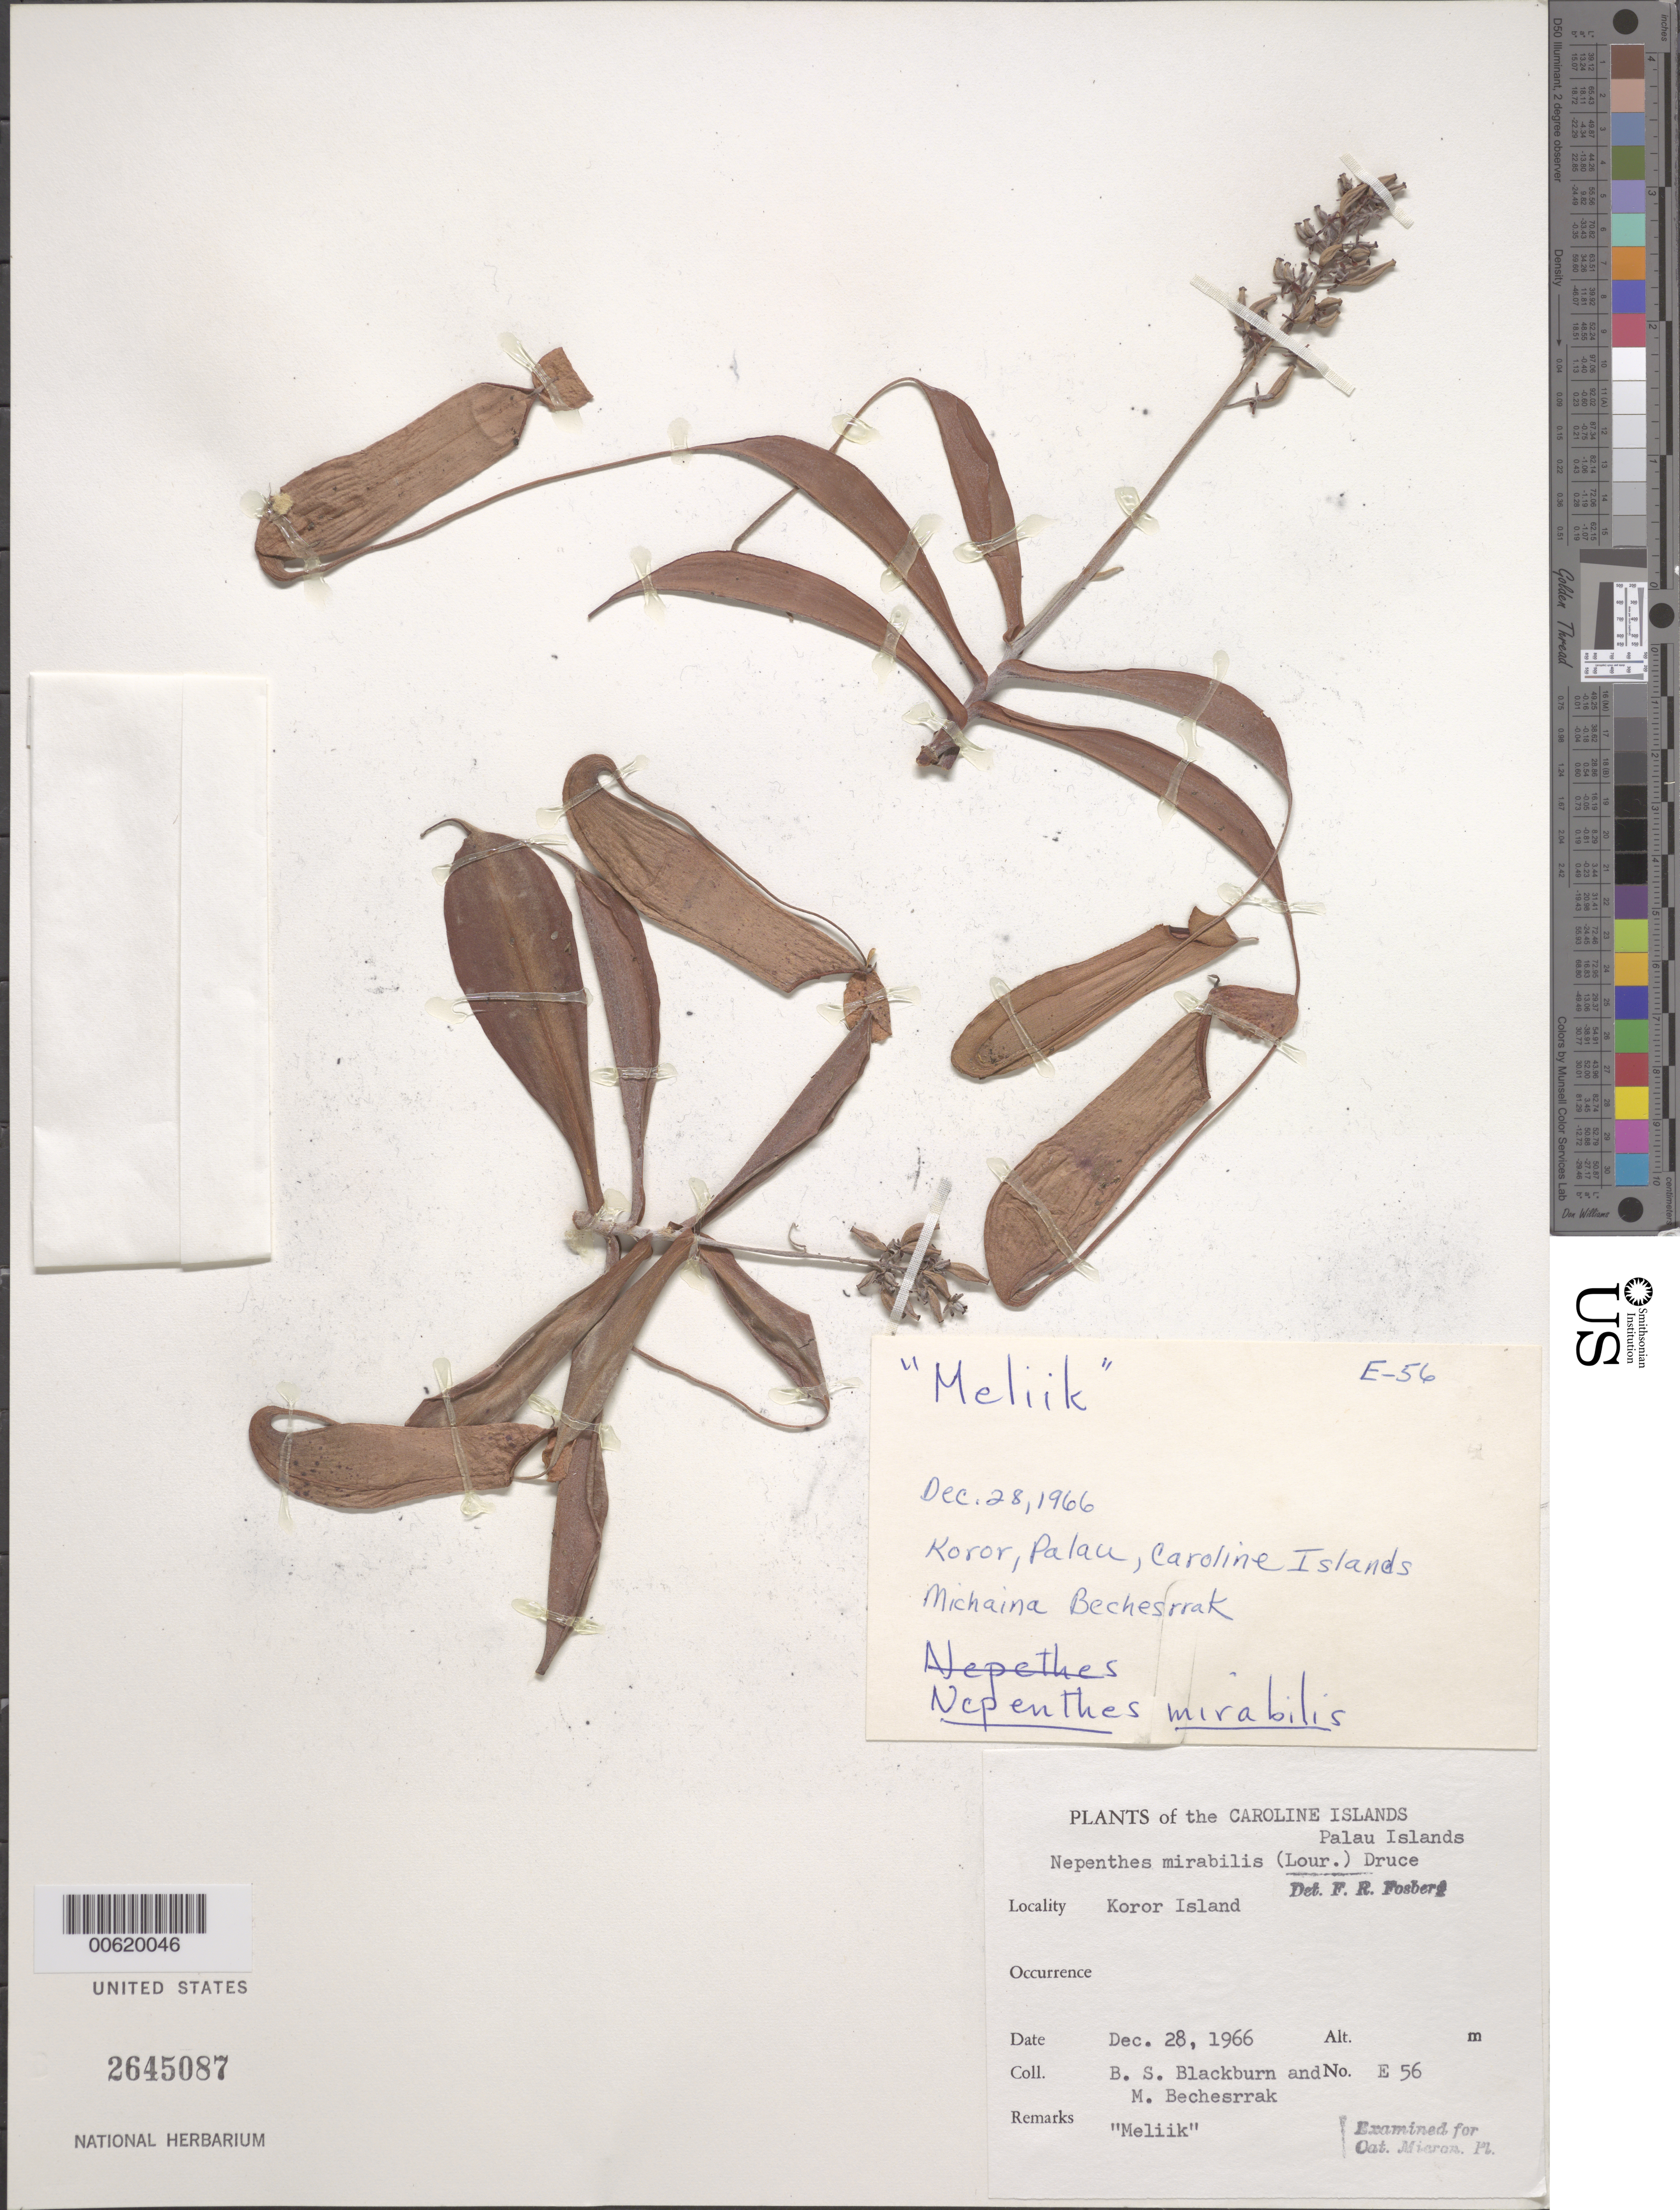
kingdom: Plantae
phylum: Tracheophyta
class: Magnoliopsida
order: Caryophyllales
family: Nepenthaceae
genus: Nepenthes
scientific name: Nepenthes mirabilis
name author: (Lour.) Druce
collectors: B. B. Blackburn & M. Bechesrrak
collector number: E56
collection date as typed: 28 Dec 1966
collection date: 1966-12-28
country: Palau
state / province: Koror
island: Oreor (Koror)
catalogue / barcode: US 2645087